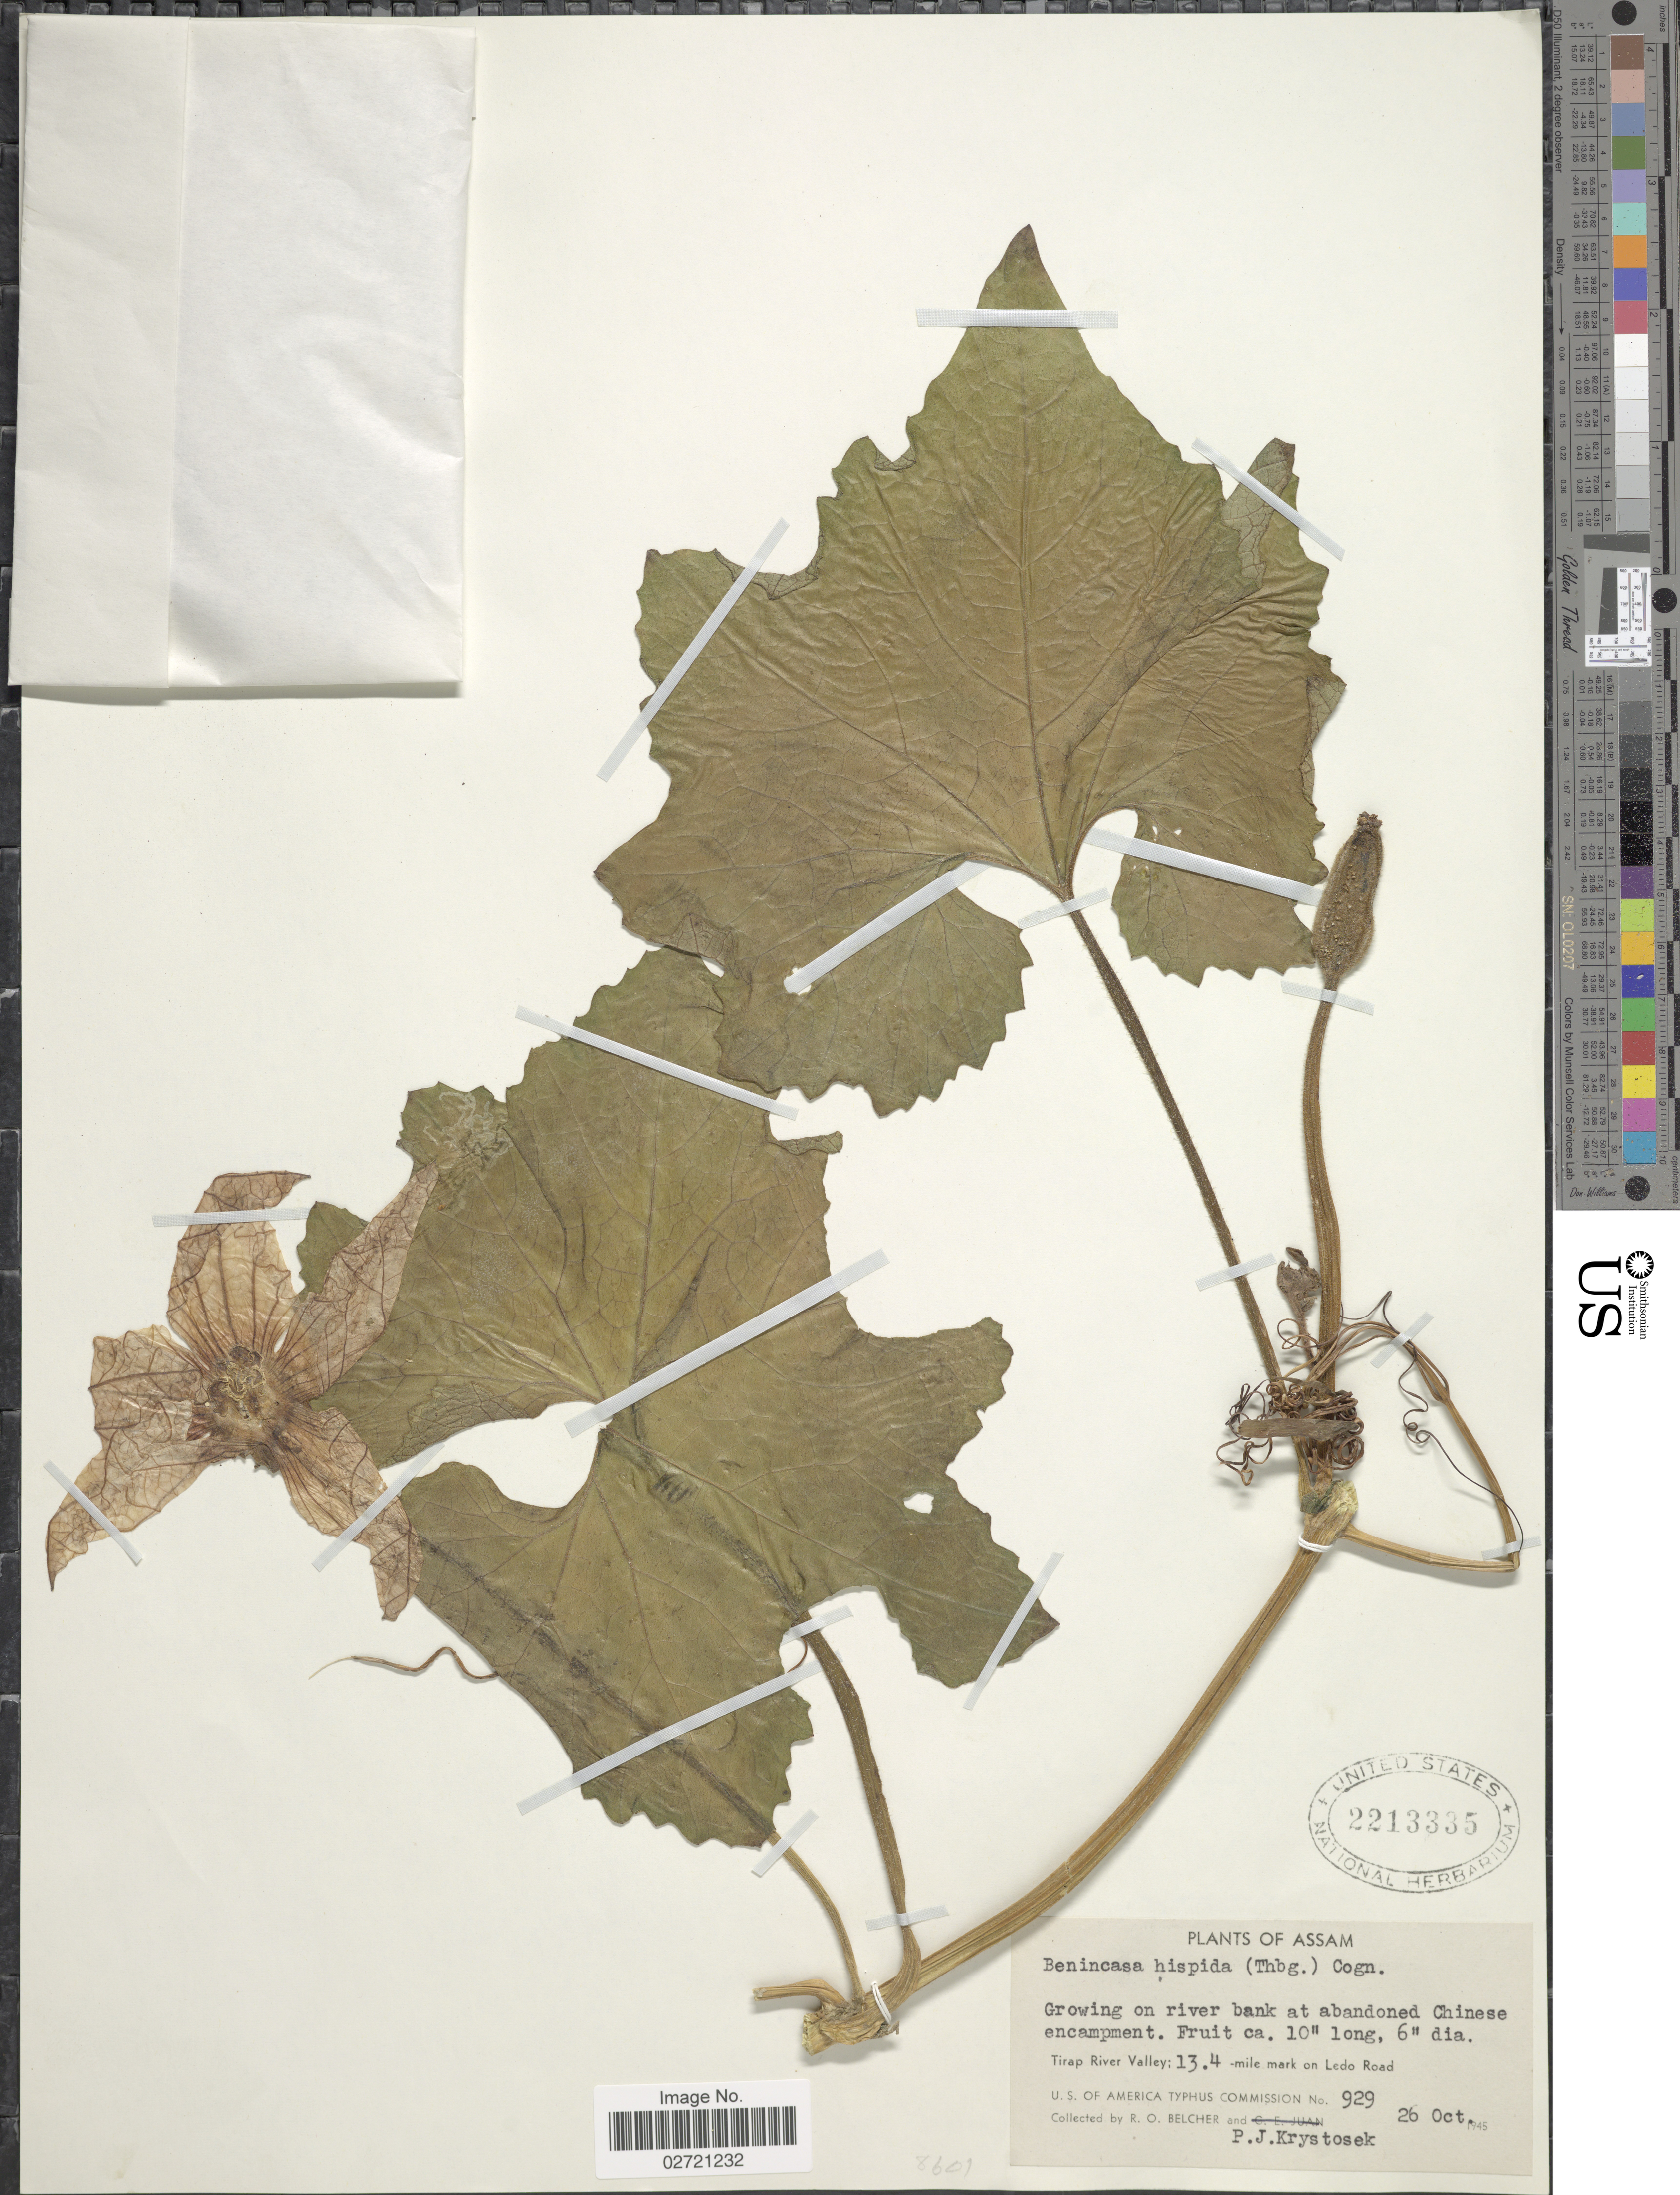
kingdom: Plantae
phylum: Tracheophyta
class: Magnoliopsida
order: Cucurbitales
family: Cucurbitaceae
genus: Benincasa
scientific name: Benincasa hispida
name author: (Thunb.) Cogn.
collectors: R. Belcher & Krystosek, P.J.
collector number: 929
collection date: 1945-10-26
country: India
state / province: Assam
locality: Tirap River Valley; 13.4 -mile mark on Ledo Road. Abandoned Chinese encampment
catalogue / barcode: US 2213335